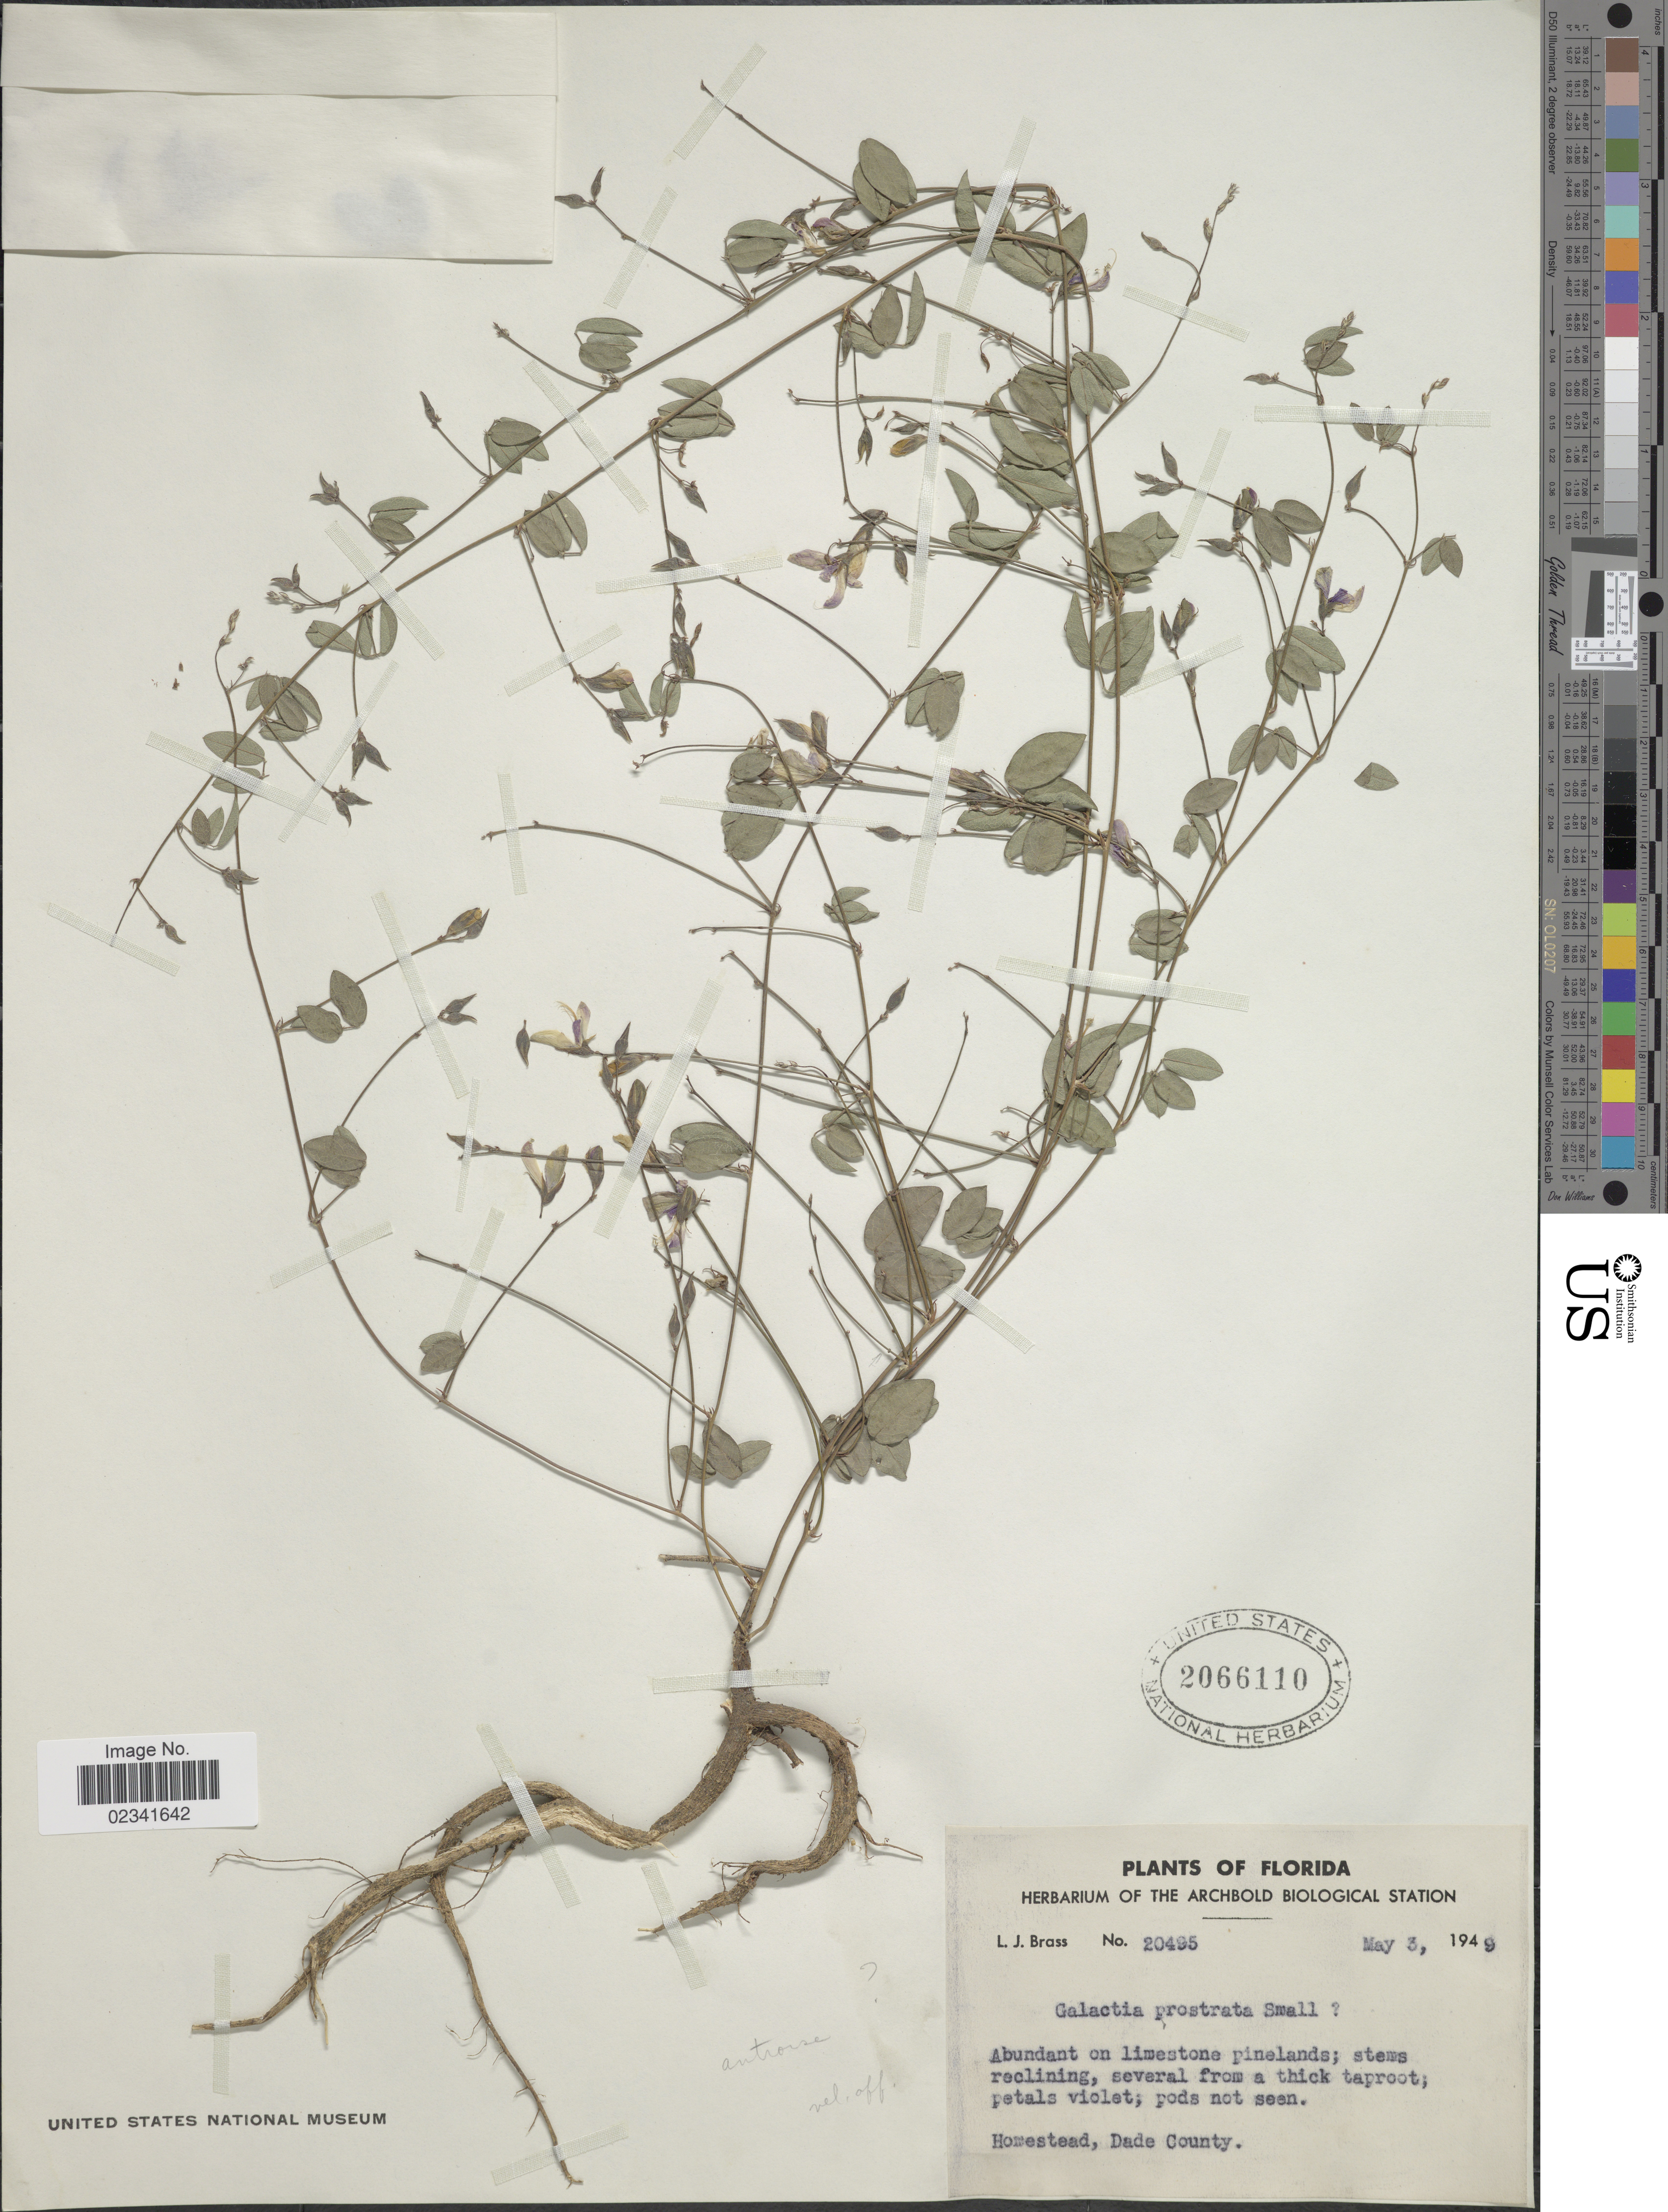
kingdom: Plantae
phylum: Tracheophyta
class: Magnoliopsida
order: Fabales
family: Fabaceae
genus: Galactia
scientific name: Galactia prostrata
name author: Small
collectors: L. J. Brass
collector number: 20495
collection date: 1949-05-03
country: United States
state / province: Florida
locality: Homestead, Dade County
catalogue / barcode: US 2066110